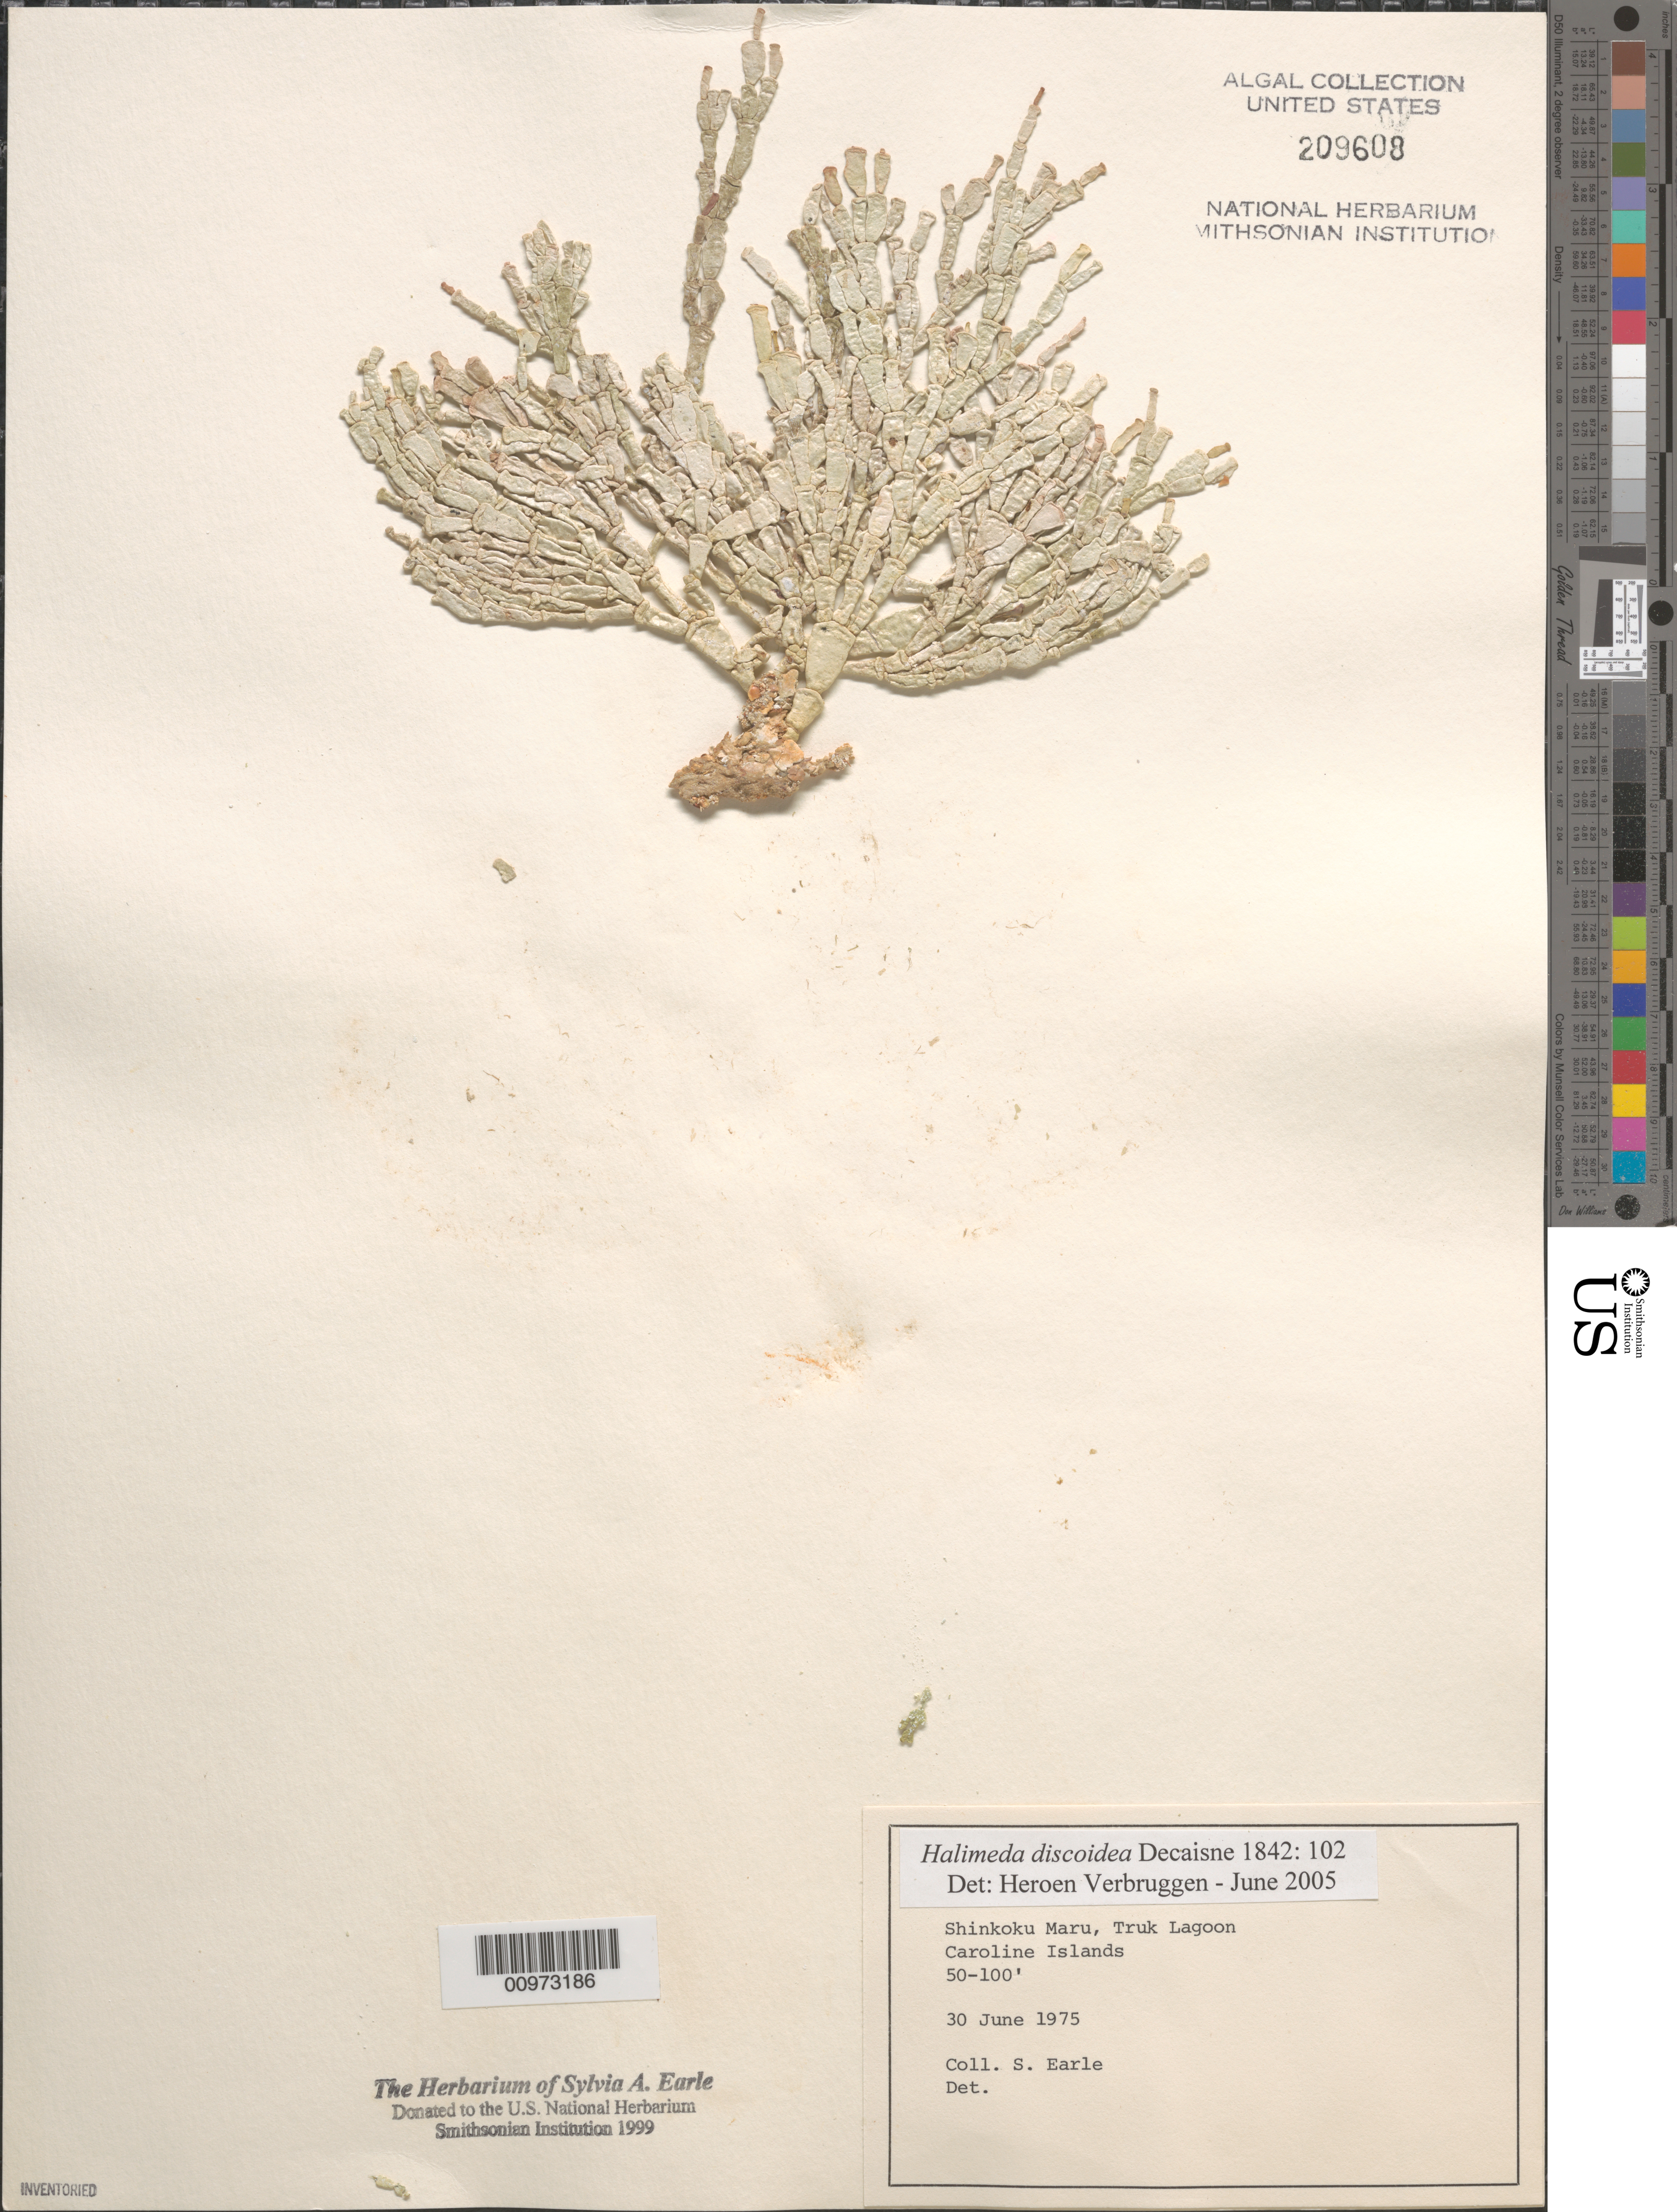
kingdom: Plantae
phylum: Chlorophyta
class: Ulvophyceae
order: Bryopsidales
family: Halimedaceae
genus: Halimeda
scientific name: Halimeda discoidea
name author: Decne.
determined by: Verbruggen, H.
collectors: S. A. Earle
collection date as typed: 30 Jun 1975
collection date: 1975-06-30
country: Micronesia, Federated States of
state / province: Truk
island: Truk (Chuuk) Is.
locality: Chuuk Lagoon (Truk Lagoon), Shinkoku Maru shipwreck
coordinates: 7 26'N, 151 43'E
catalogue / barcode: US 209608